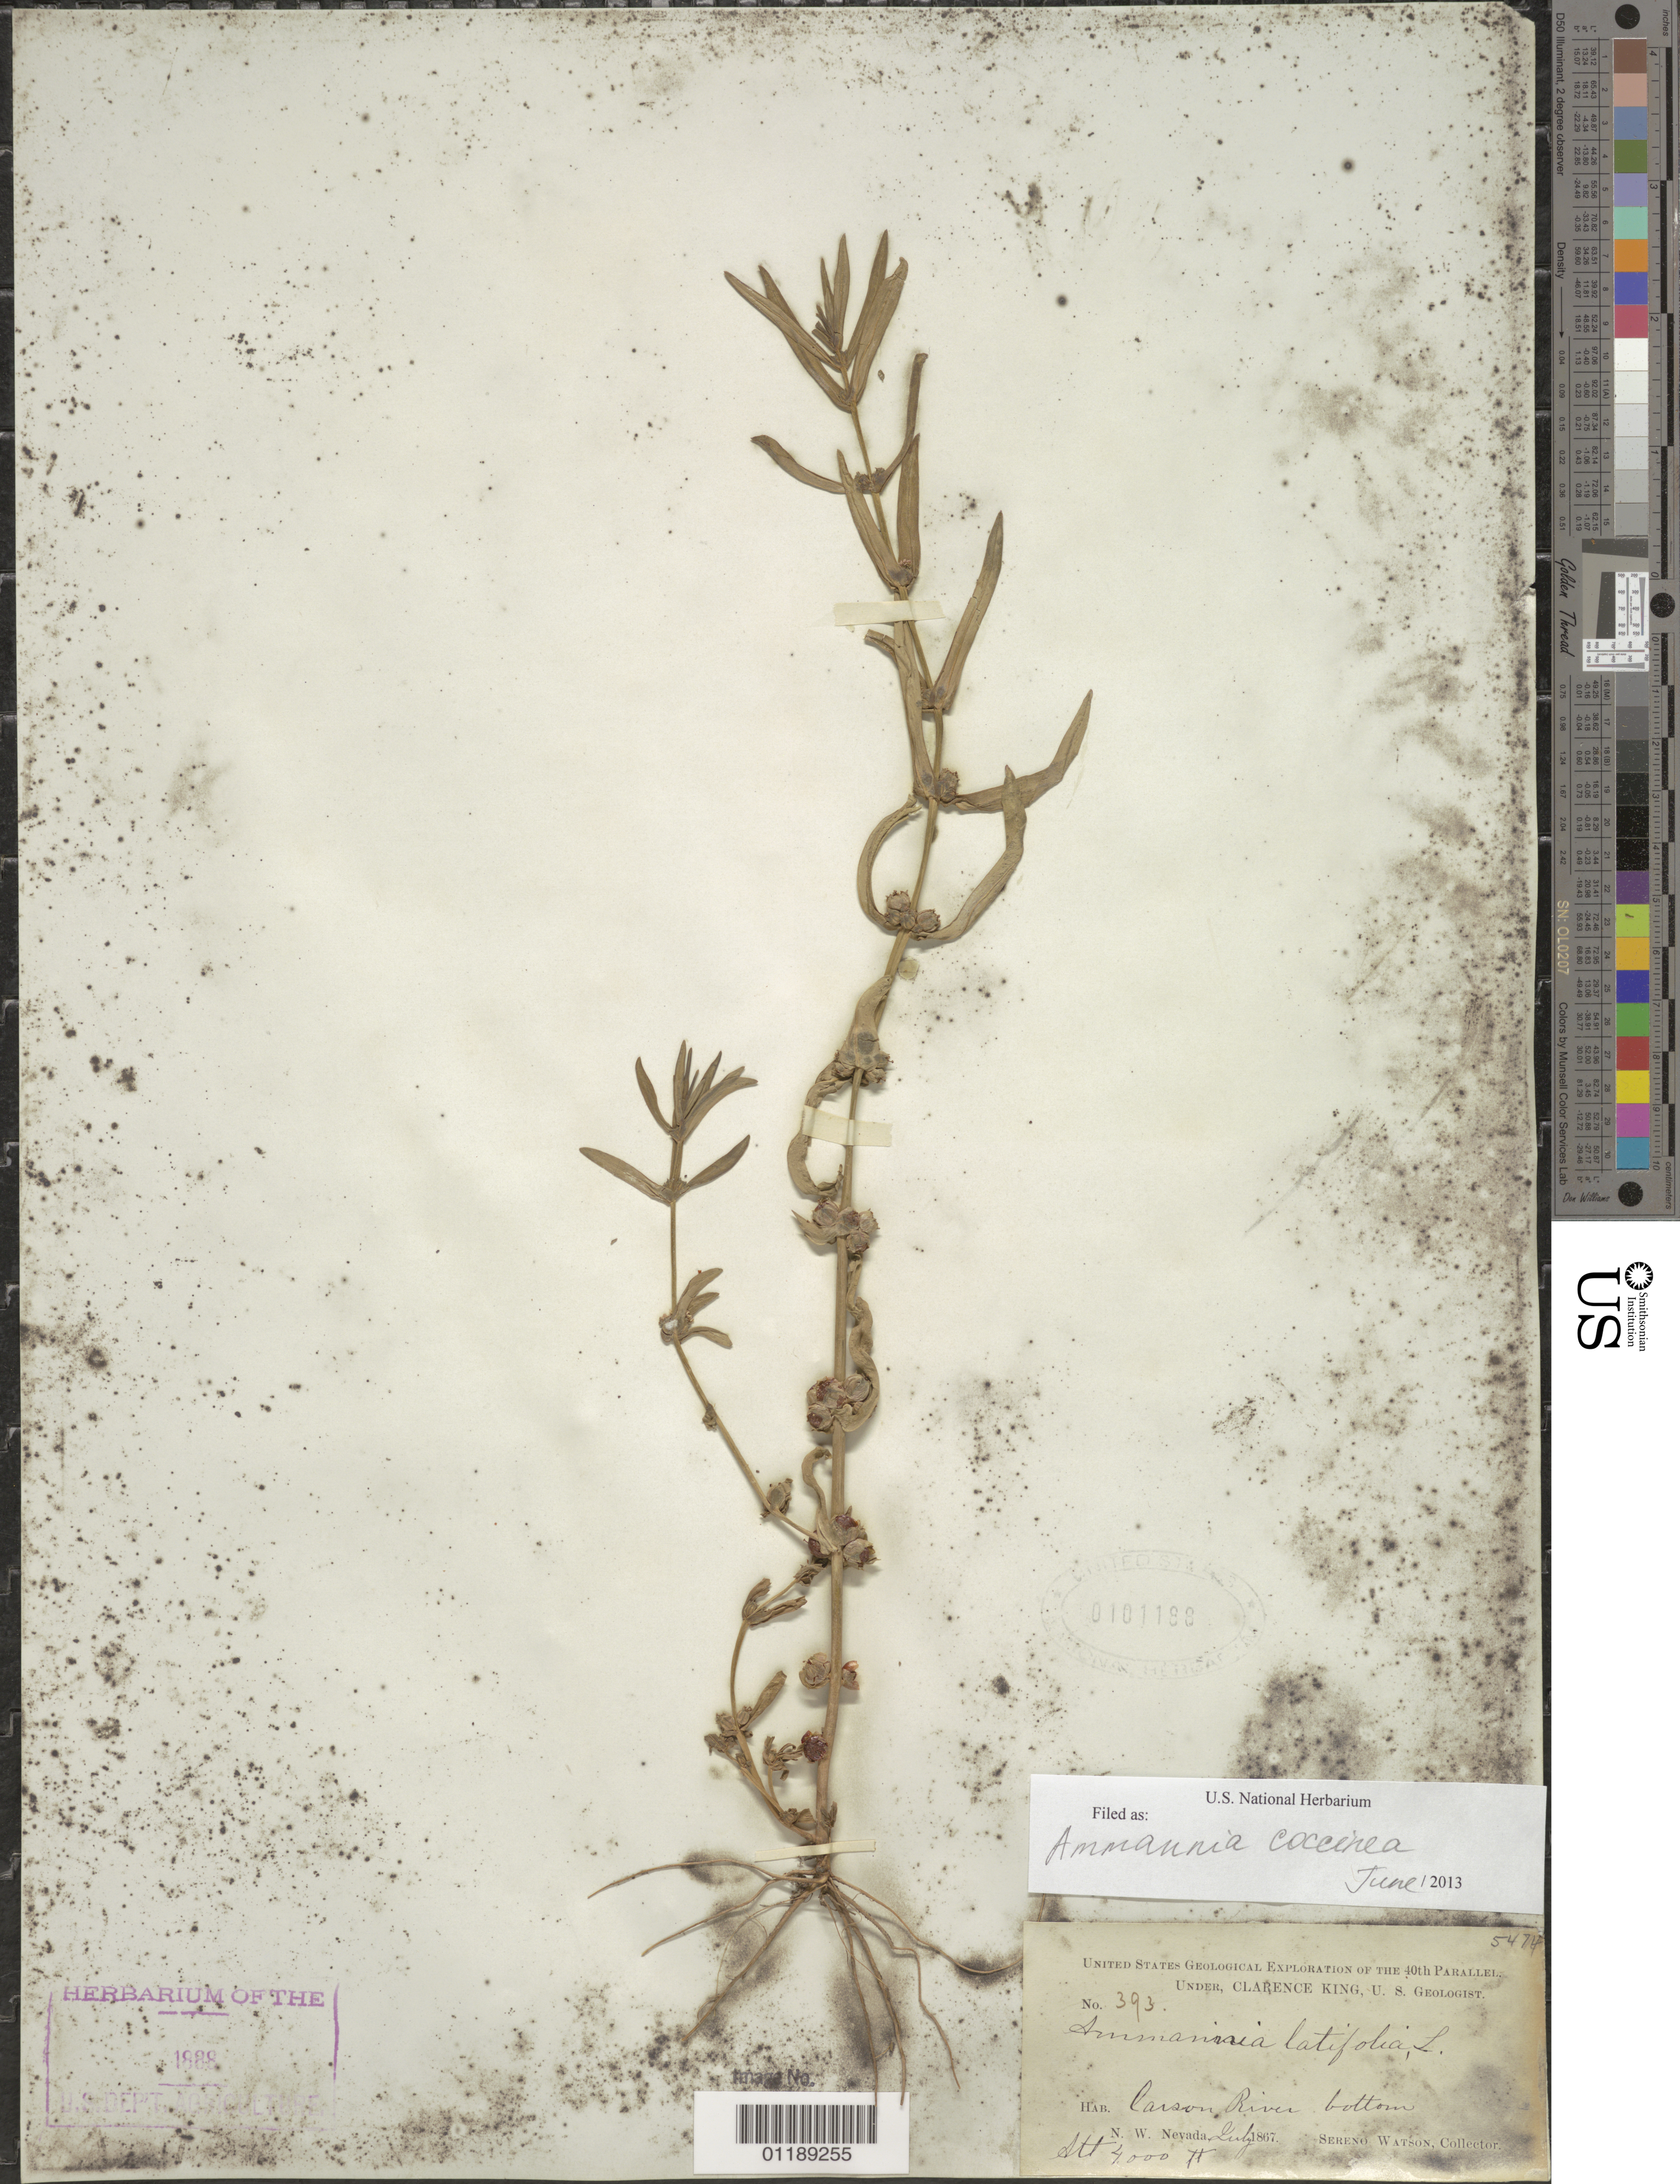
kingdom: Plantae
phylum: Tracheophyta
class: Magnoliopsida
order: Myrtales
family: Lythraceae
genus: Ammannia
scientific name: Ammannia coccinea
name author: Rottb.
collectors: S. Watson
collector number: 393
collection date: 1867-07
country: United States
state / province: Nevada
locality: Carson River bottom, N.W. Nevada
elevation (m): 1219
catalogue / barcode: US 101188